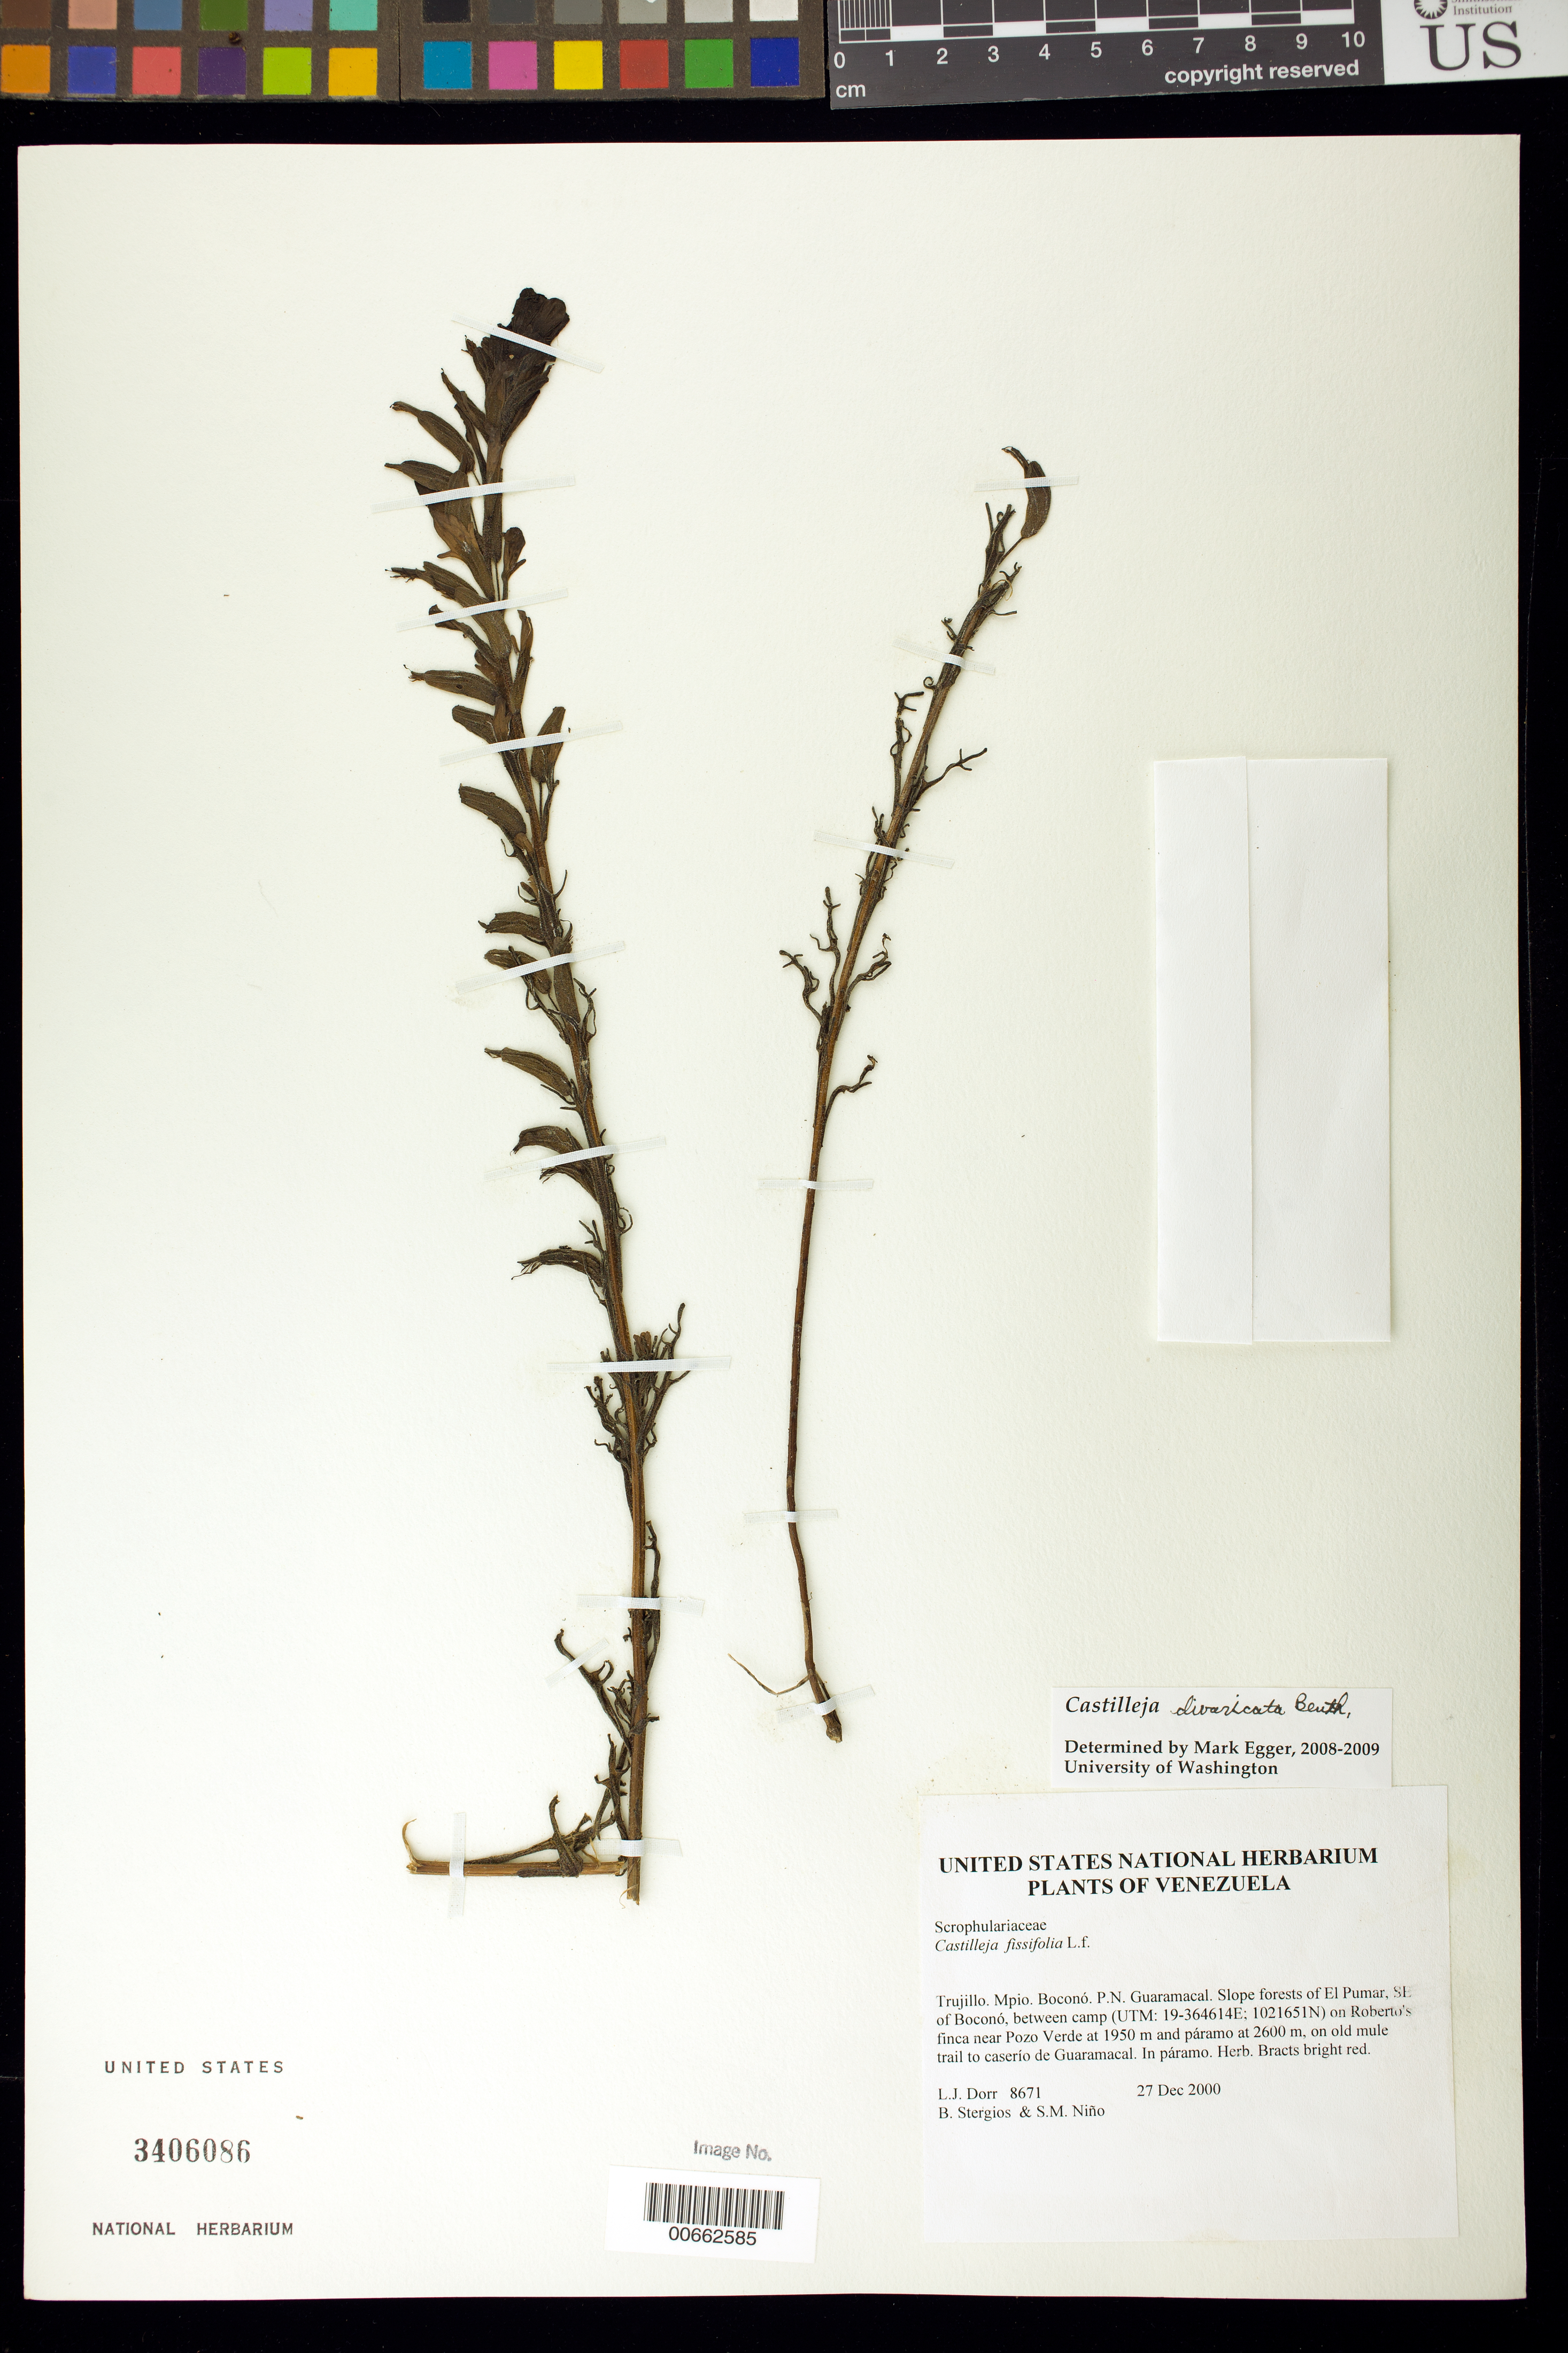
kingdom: Plantae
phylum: Tracheophyta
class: Magnoliopsida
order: Lamiales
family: Orobanchaceae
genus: Castilleja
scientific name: Castilleja divaricata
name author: Benth.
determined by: Egger, M.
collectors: L. J. Dorr, B. G. Stergios & S. M. Niño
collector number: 8671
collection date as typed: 27 Dec 2000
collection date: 2000-12-27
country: Venezuela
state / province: Trujillo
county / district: Boconó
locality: Parque Nacional Guaramacal. El Pumar, SE of Boconó, between camp on Roberto's finca near Pozo Verde at 1950 m and páramo at 2600 m, on old mule trail to caserío de Guaramacal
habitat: In páramo.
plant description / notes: PORT, US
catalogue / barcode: US 3406086